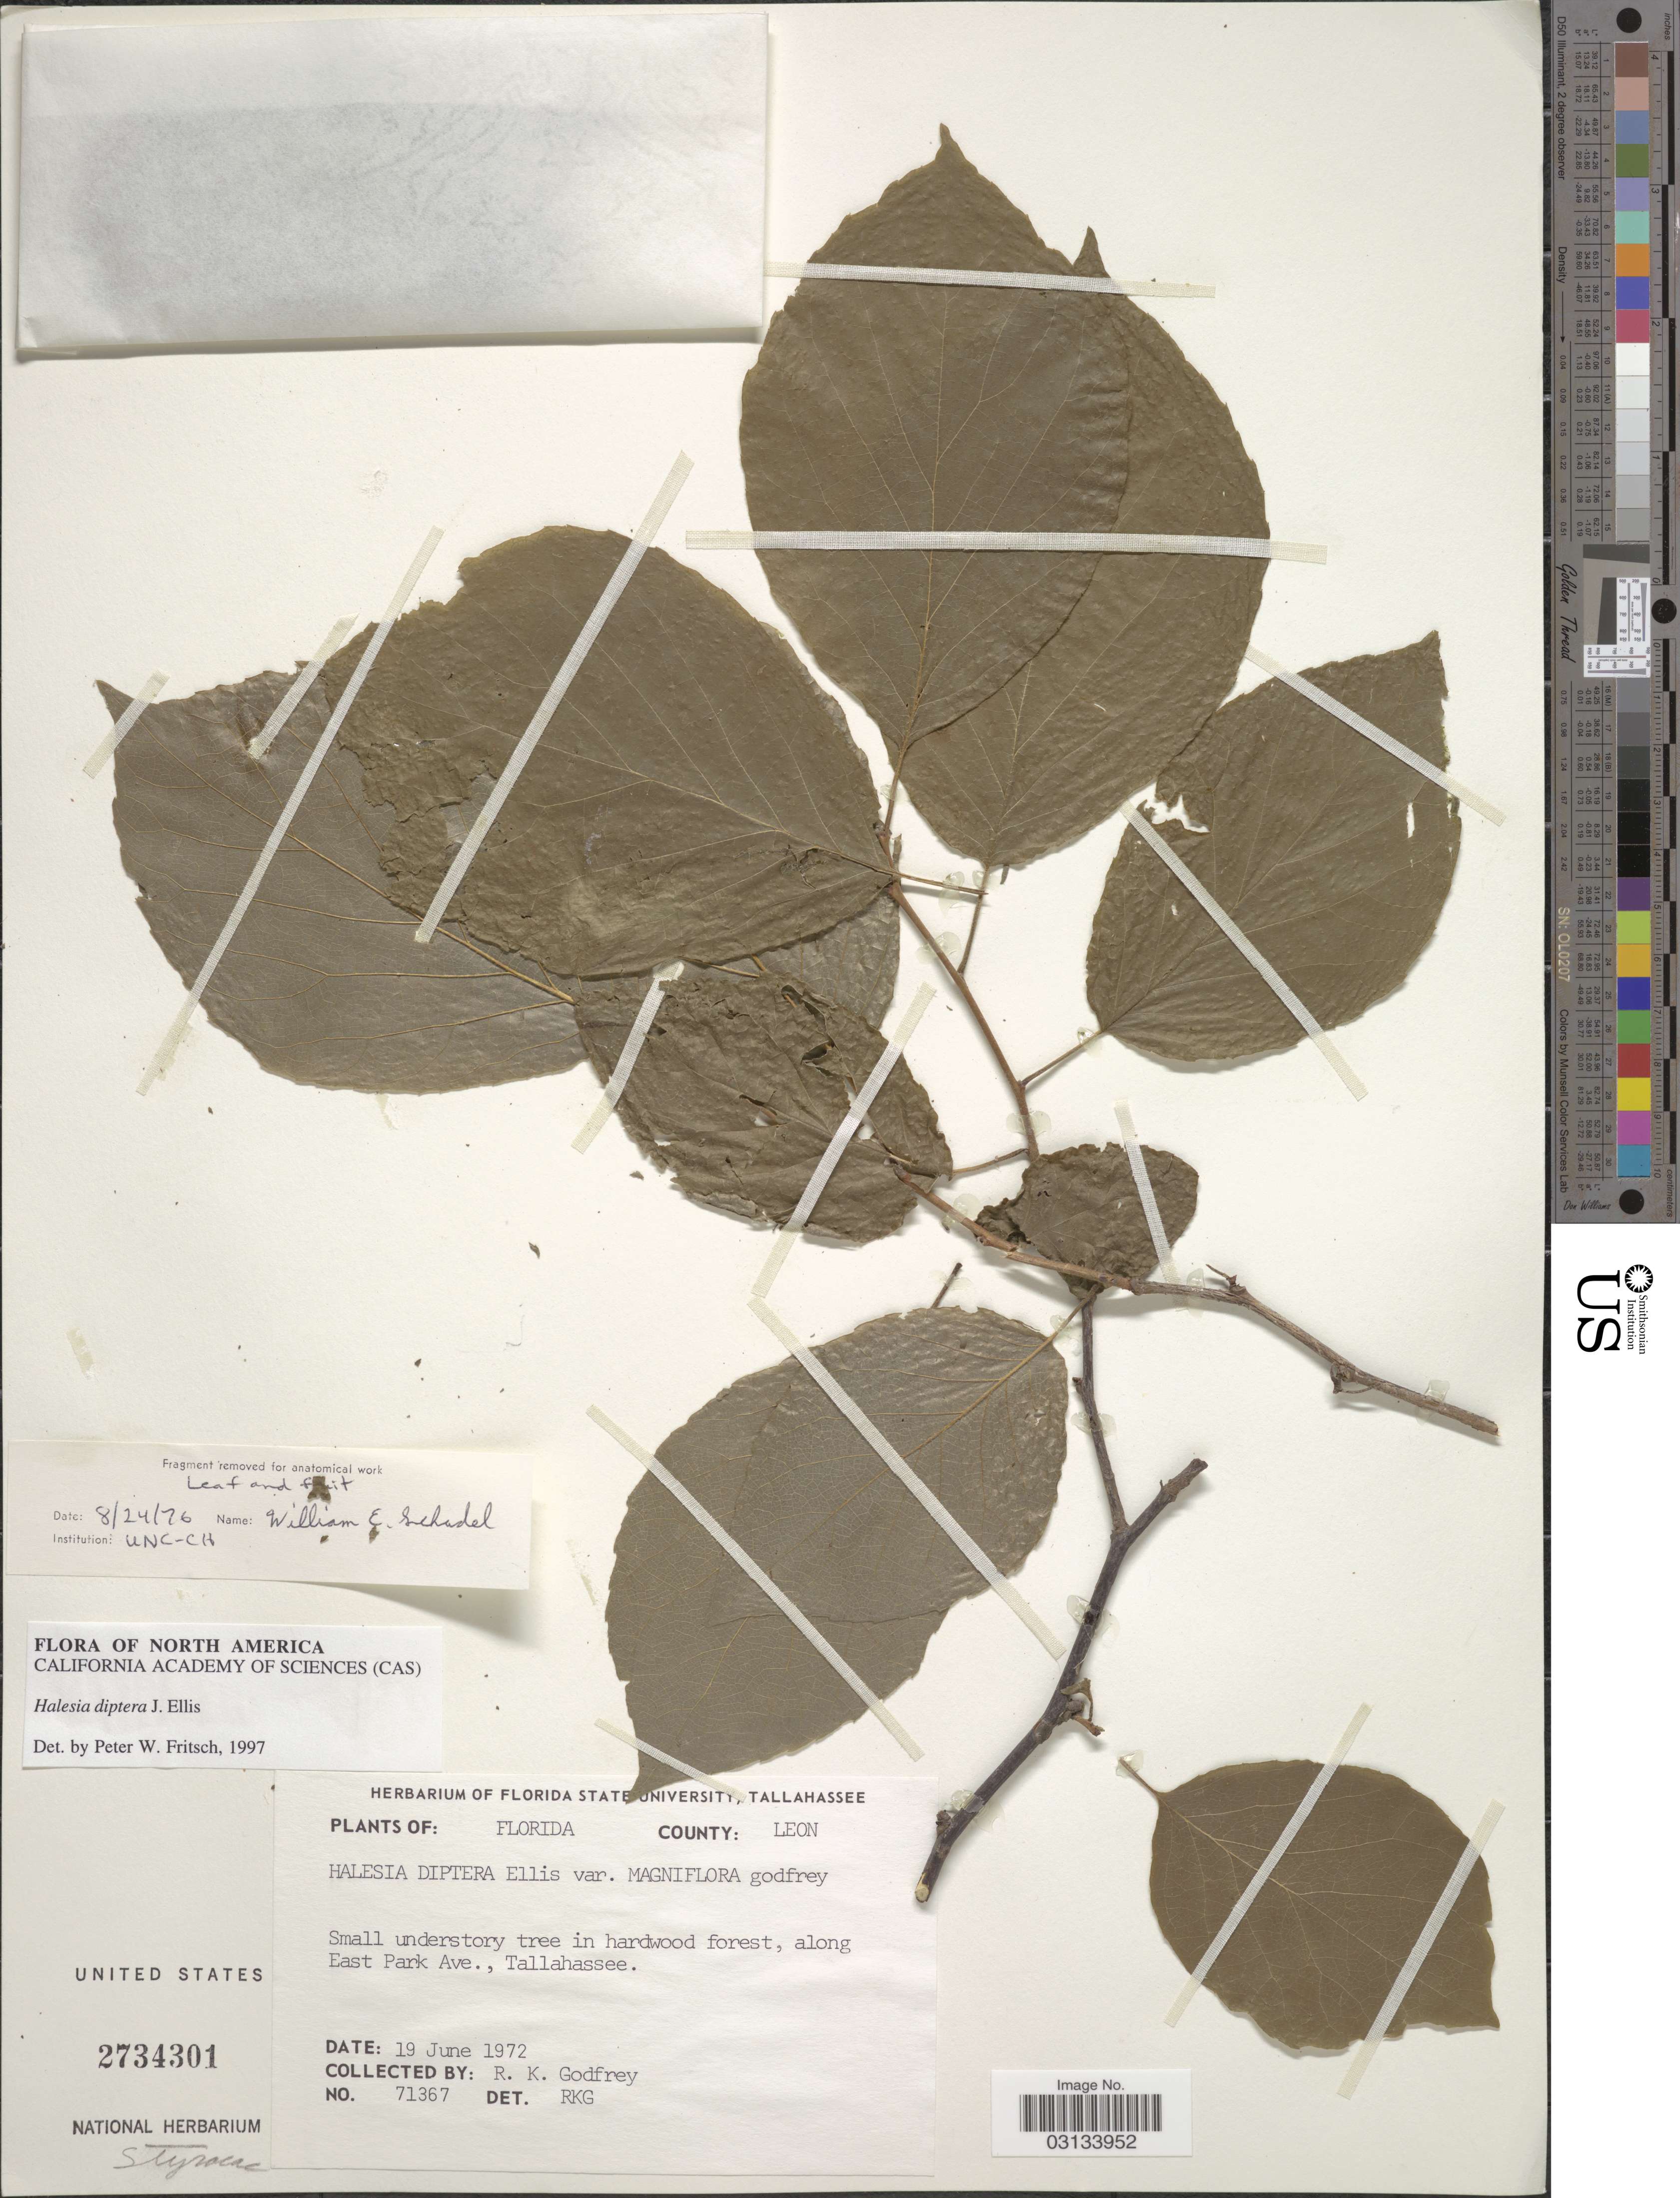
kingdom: Plantae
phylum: Tracheophyta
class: Magnoliopsida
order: Ericales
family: Styracaceae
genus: Halesia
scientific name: Halesia diptera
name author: J. Ellis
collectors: R. K. Godfrey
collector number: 71367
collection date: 1972-06-19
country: United States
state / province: Florida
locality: County: Leon. Along East Park Ave., Tallahassee.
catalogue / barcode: US 2734301